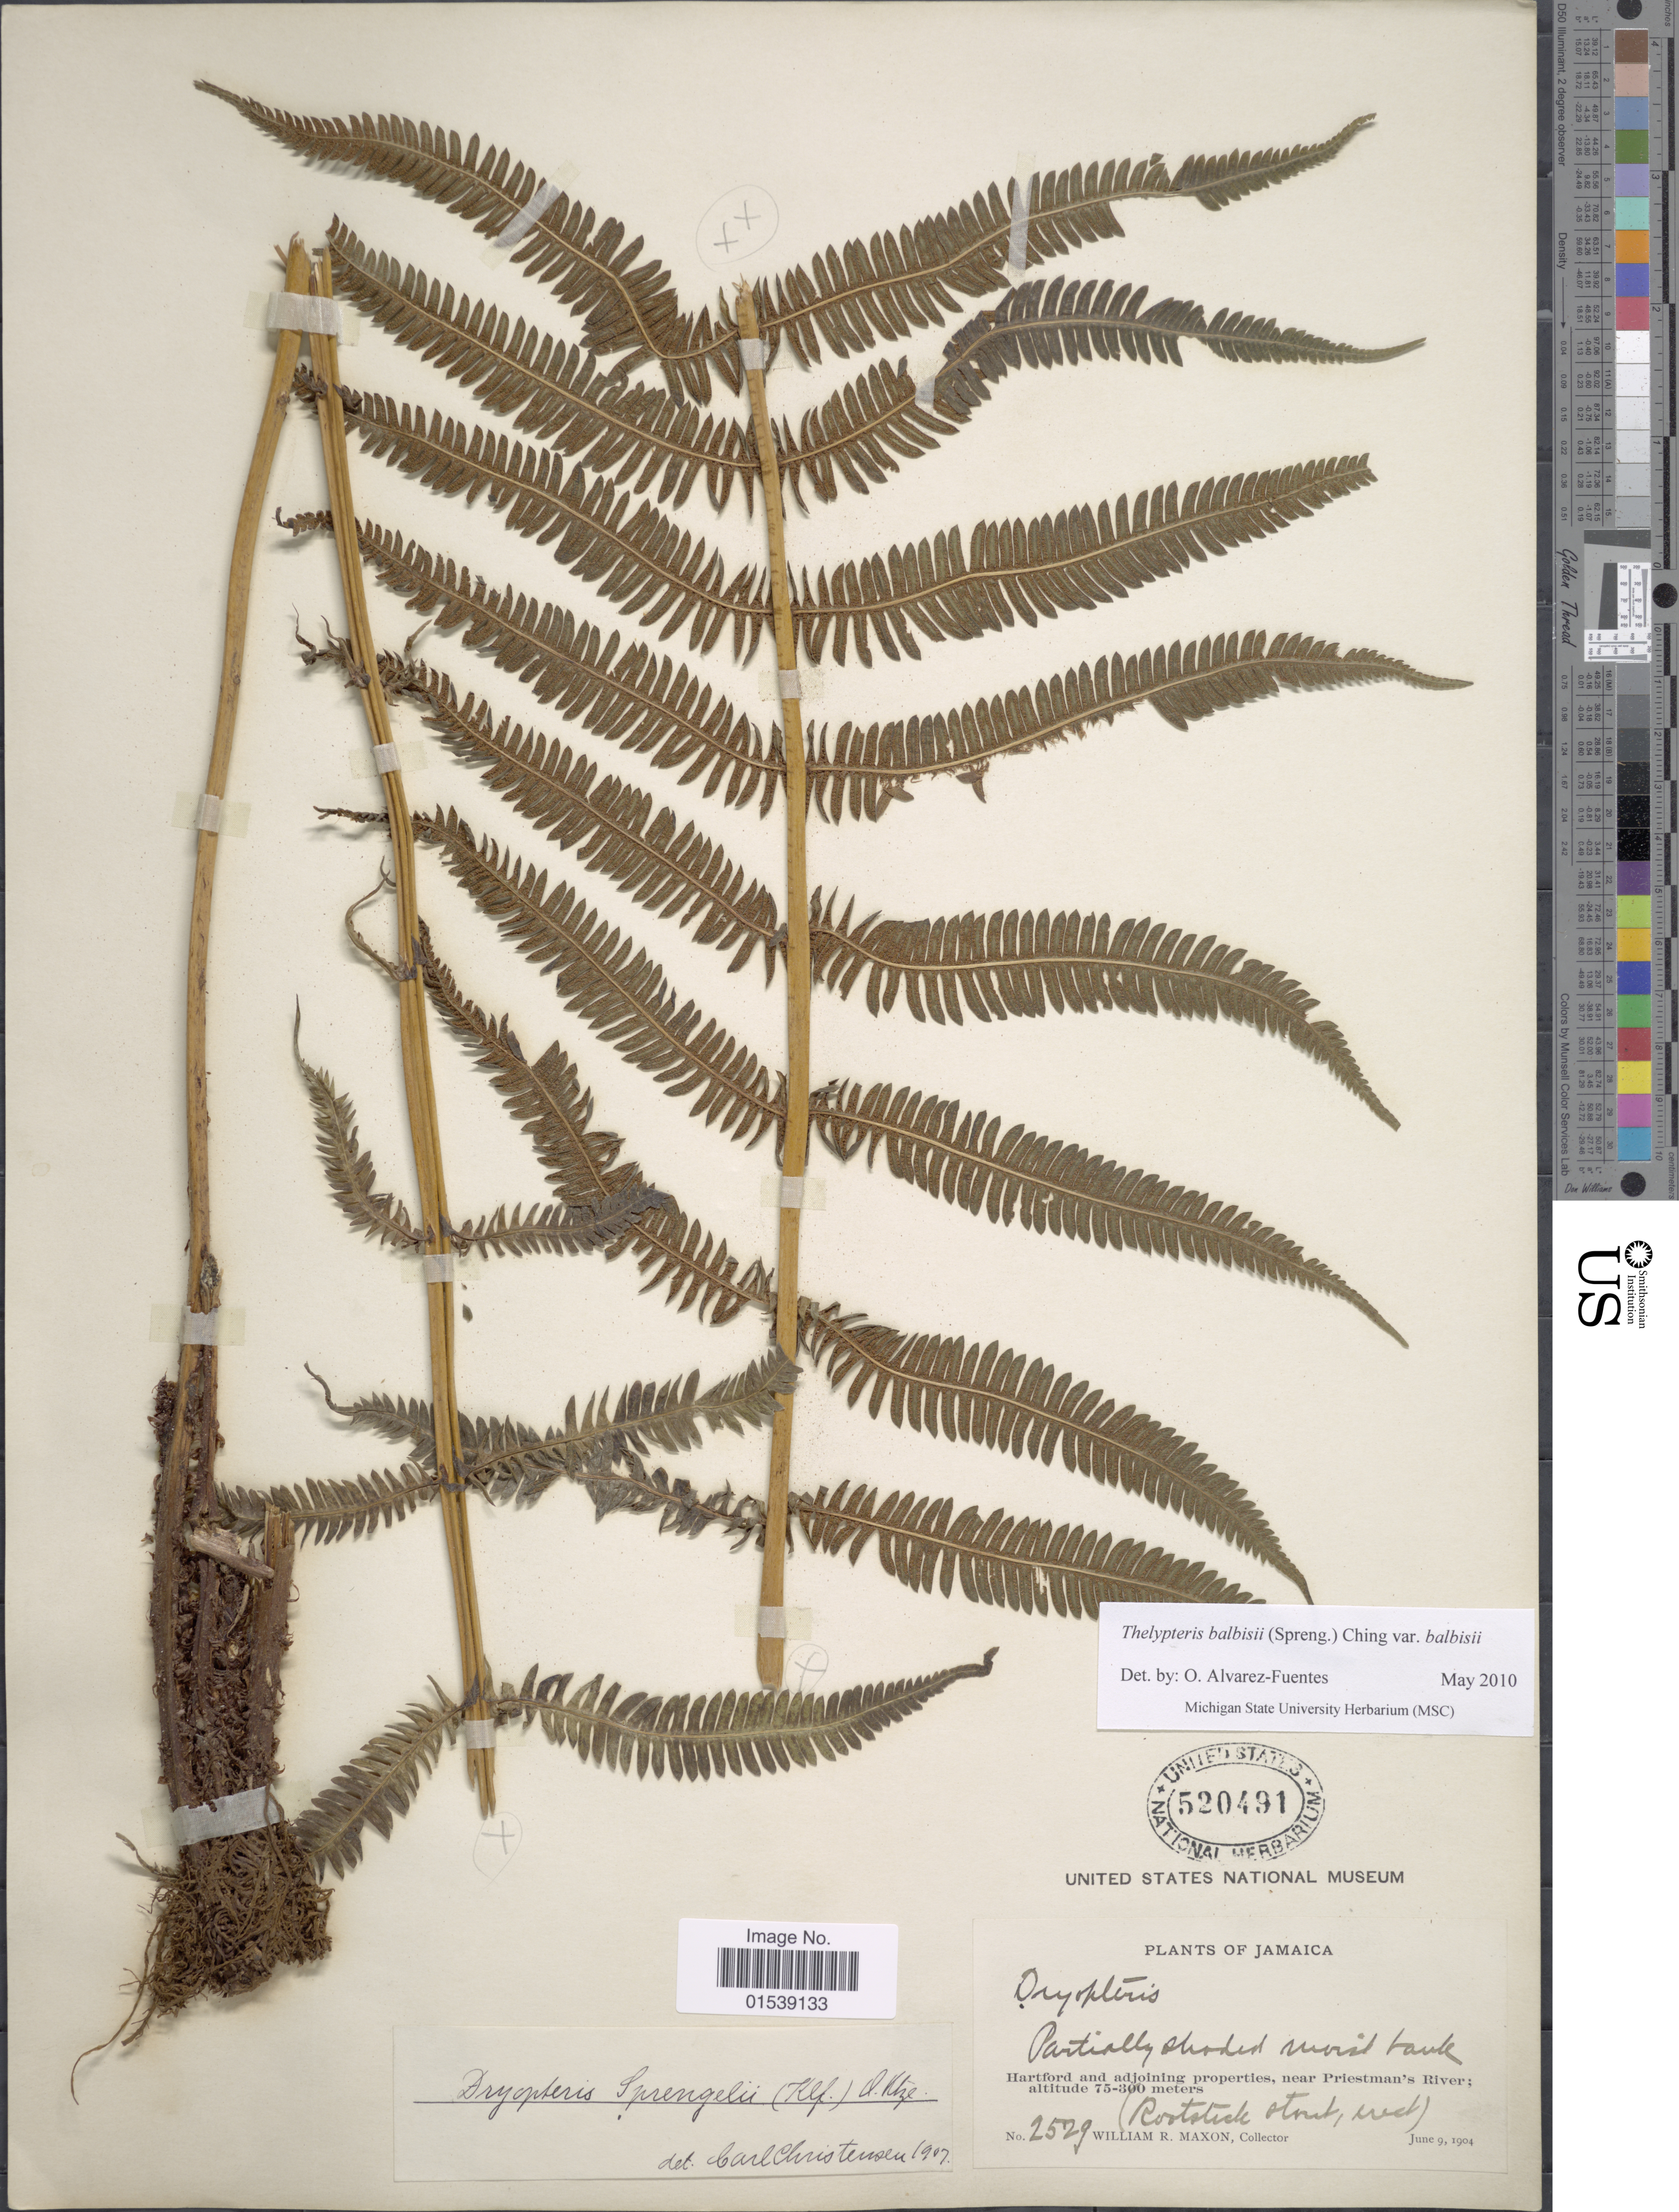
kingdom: Plantae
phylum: Tracheophyta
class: Polypodiopsida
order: Polypodiales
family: Thelypteridaceae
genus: Amauropelta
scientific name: Amauropelta balbisii (Spreng.) comb. nov., ined. 2015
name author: (Spreng.)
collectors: W. R. Maxon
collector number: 2529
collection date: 1904-06-09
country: Jamaica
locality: Hartford and adjoining properties, near Priestman's River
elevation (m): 75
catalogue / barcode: US 520491